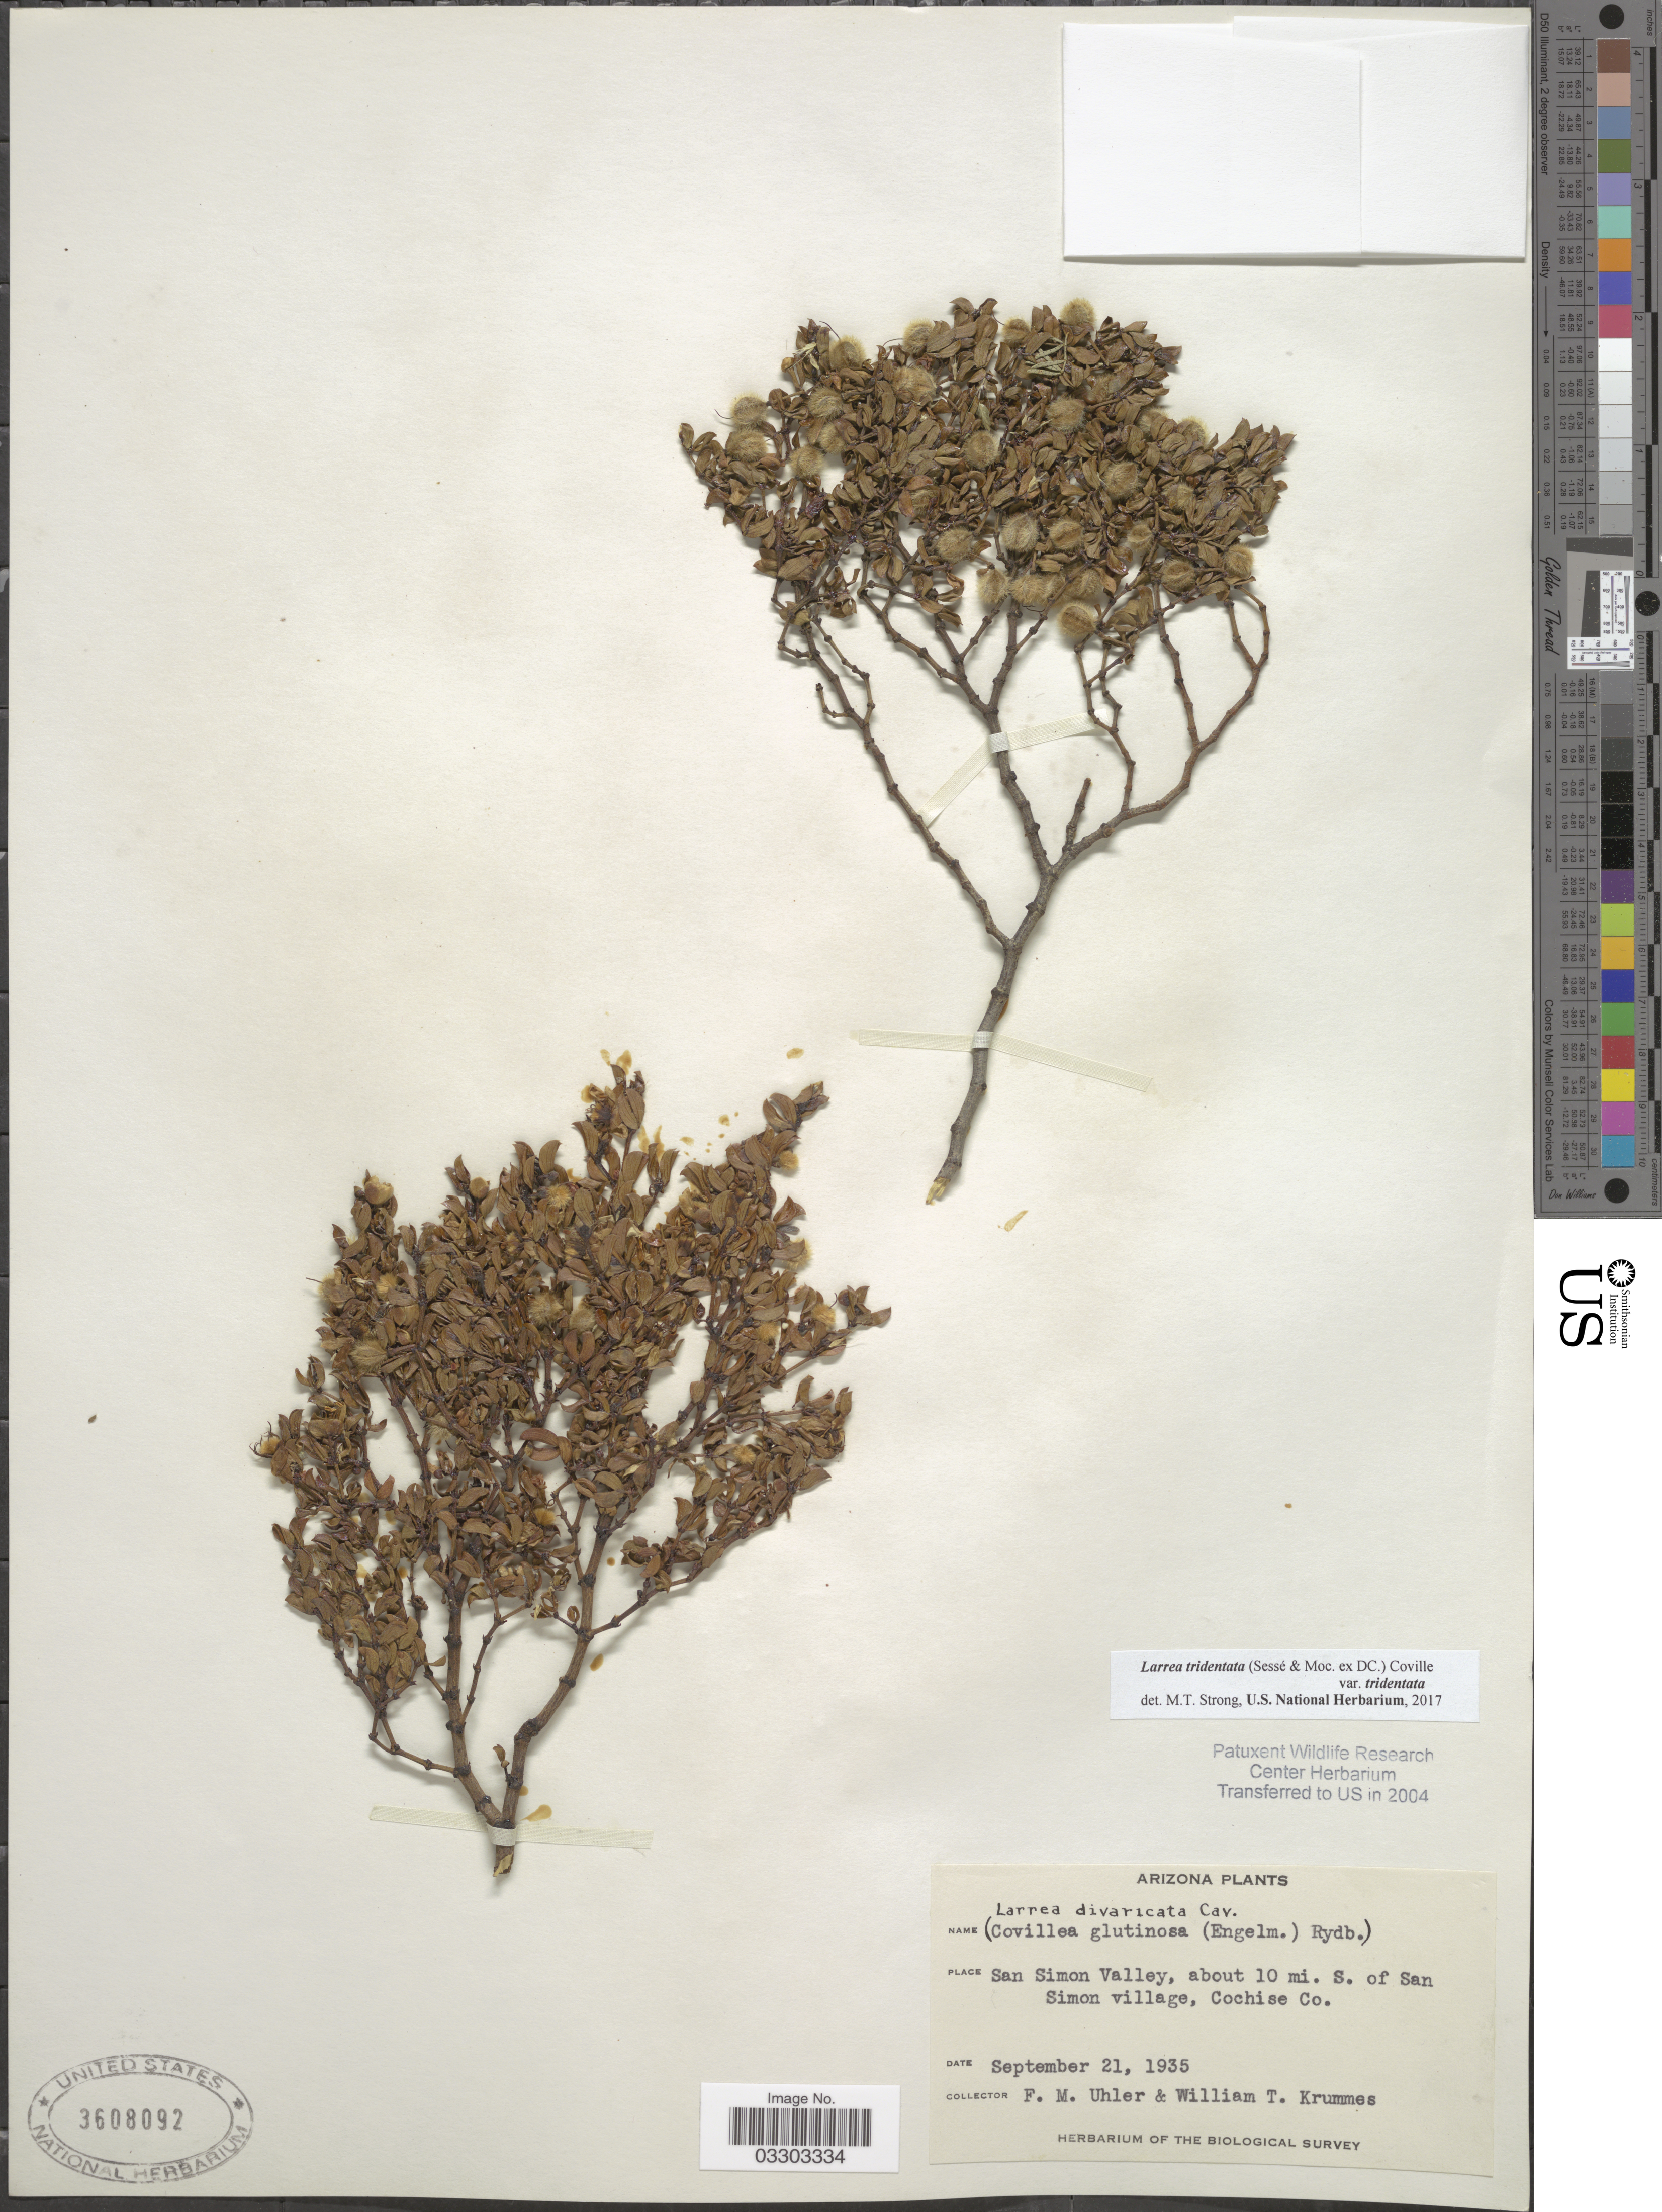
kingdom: Plantae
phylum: Tracheophyta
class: Magnoliopsida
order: Zygophyllales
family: Zygophyllaceae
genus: Larrea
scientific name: Larrea tridentata var. tridentata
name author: (Sessé & Moc. ex DC.) Coville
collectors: F. M. Uhler & W. Krummes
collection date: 1935-09-21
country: United States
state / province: Arizona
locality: San Simon Valley, about 10 mi. S. of San Simon village, Cochise Co.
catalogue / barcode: US 3608092